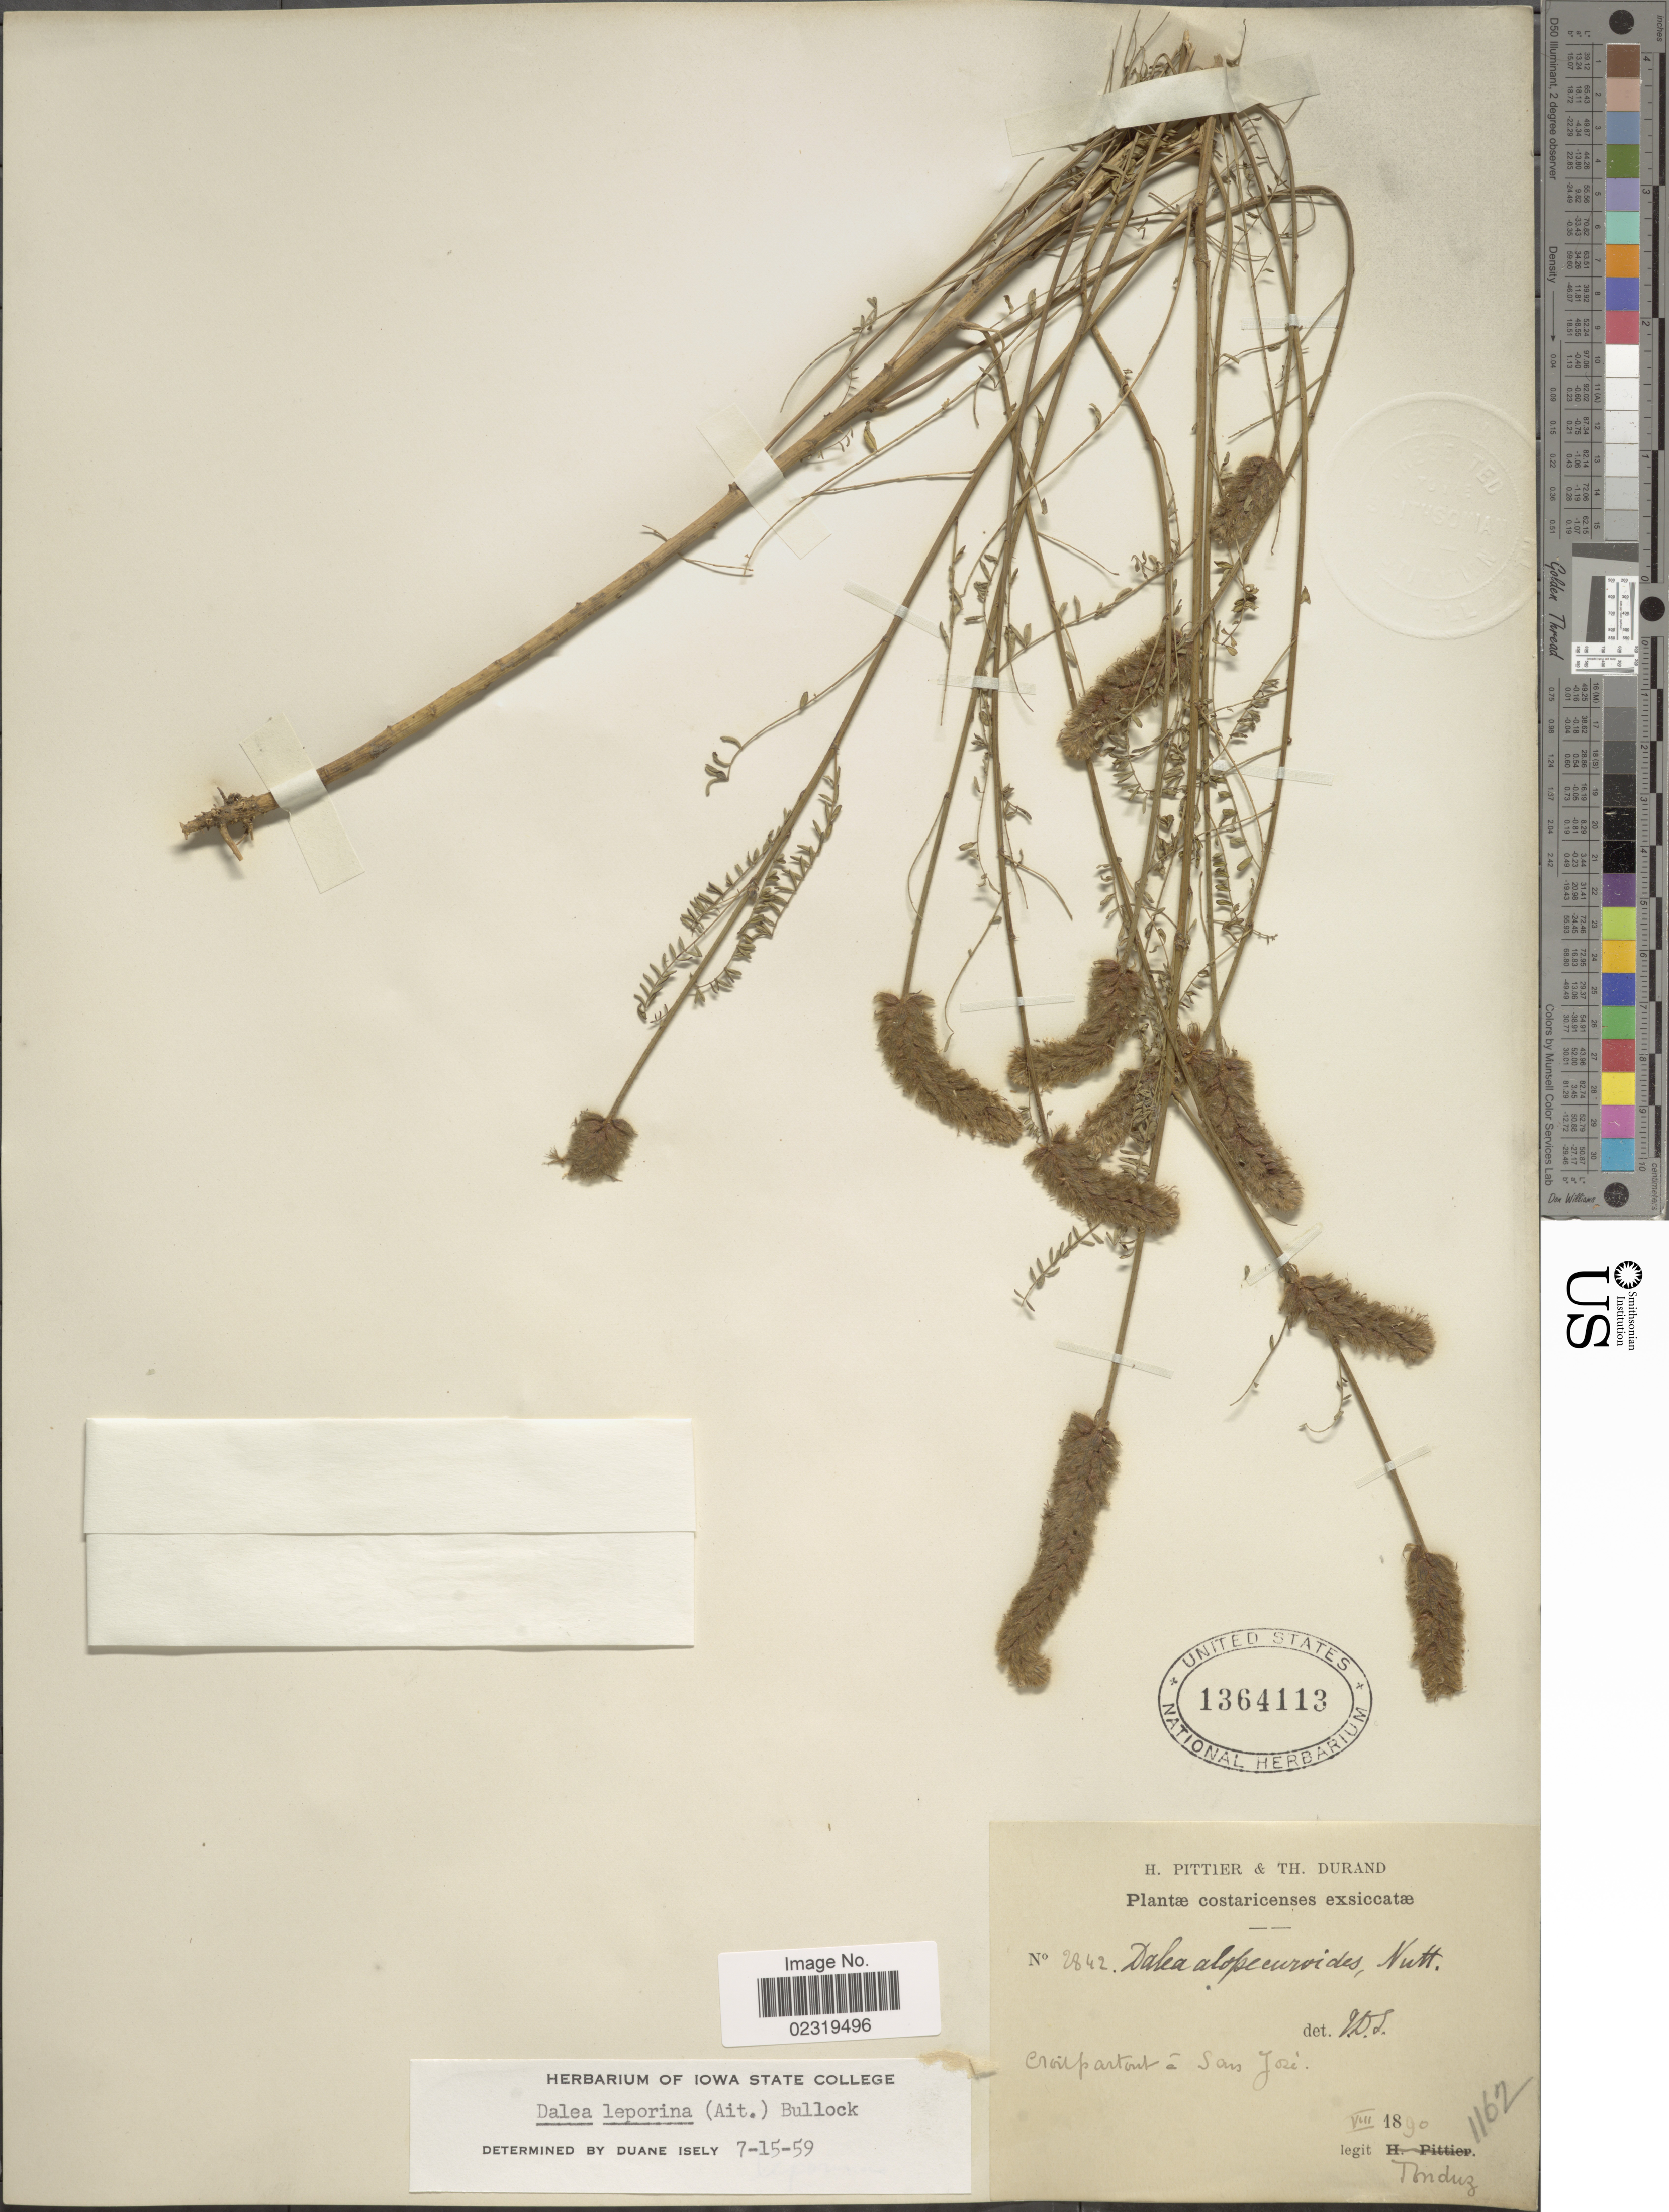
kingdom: Plantae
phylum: Tracheophyta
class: Magnoliopsida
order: Fabales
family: Fabaceae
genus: Dalea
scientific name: Dalea leporina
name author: (Aiton) Bullock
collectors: A. Tonduz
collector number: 2842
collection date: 1890-08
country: Costa Rica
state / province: San José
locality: Croit partout à San José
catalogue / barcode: US 1364113